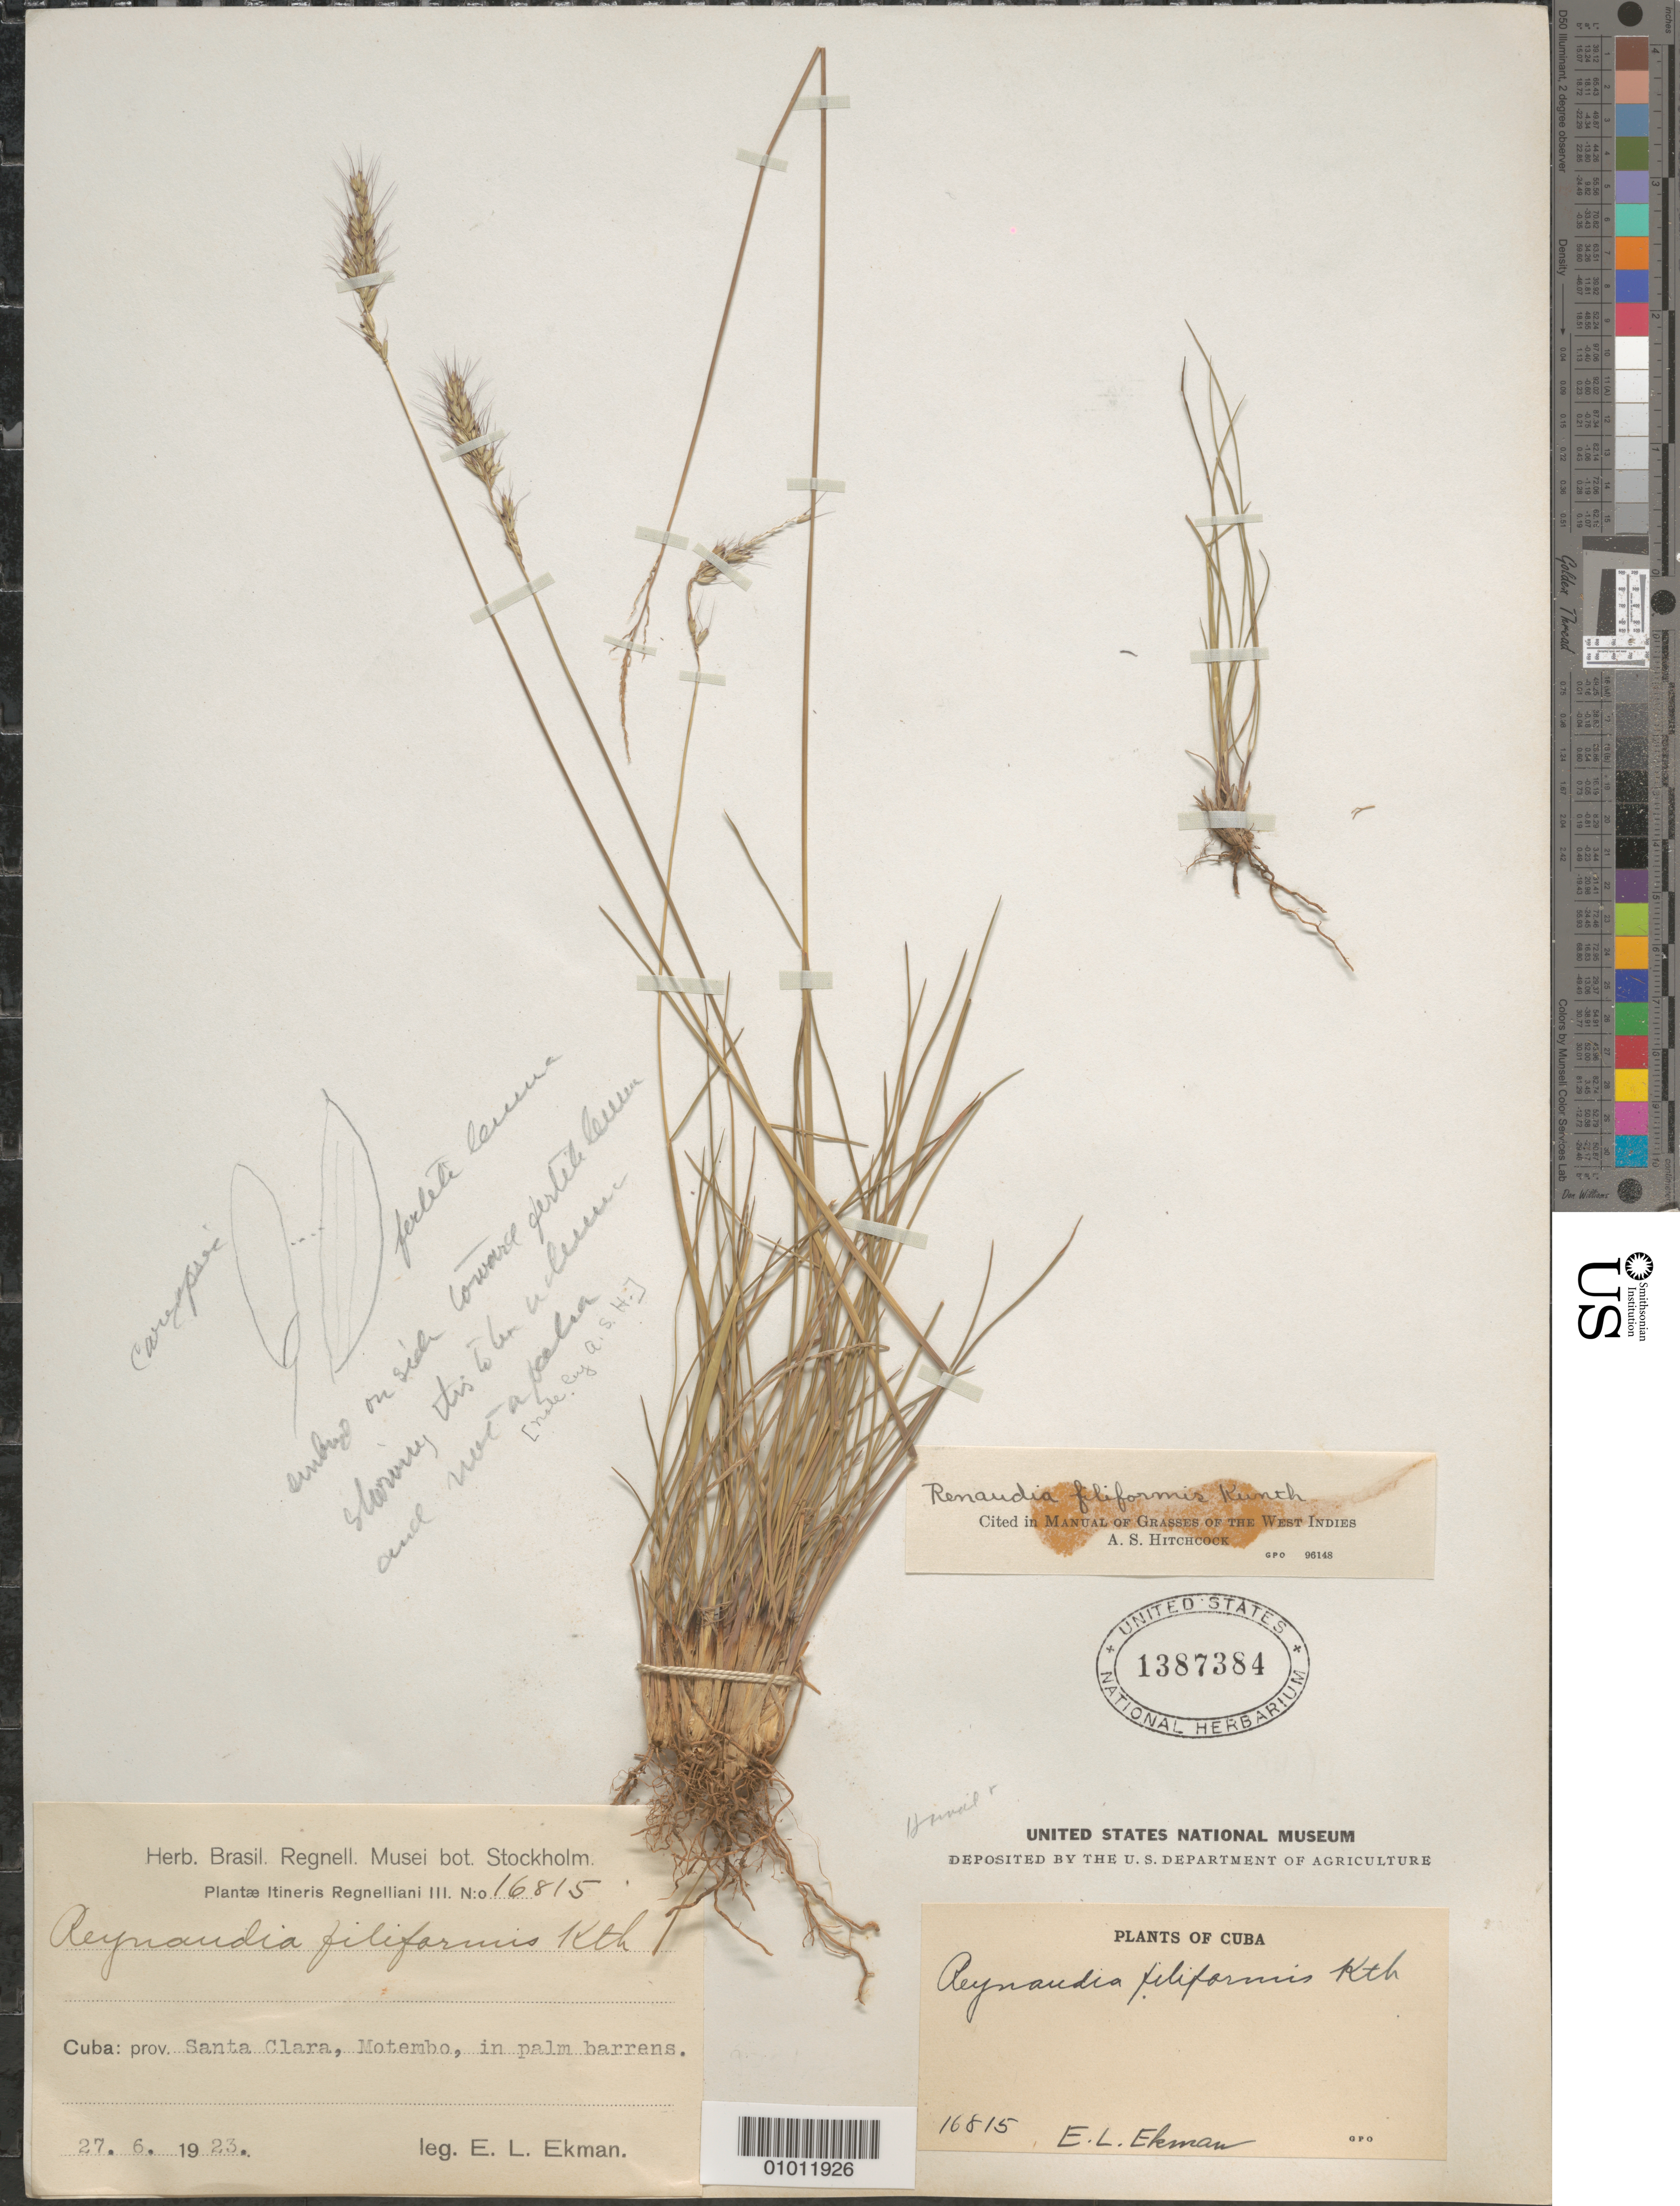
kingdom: Plantae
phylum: Tracheophyta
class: Liliopsida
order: Poales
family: Poaceae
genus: Reynaudia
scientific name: Reynaudia filiformis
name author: (Spreng. ex Schult.) Kunth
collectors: E. L. Ekman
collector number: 16815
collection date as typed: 27 Jun 1923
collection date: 1923-06-27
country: Cuba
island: Cuba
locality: Santa Clara, Motembo, in palm barrens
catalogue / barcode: US 1387384